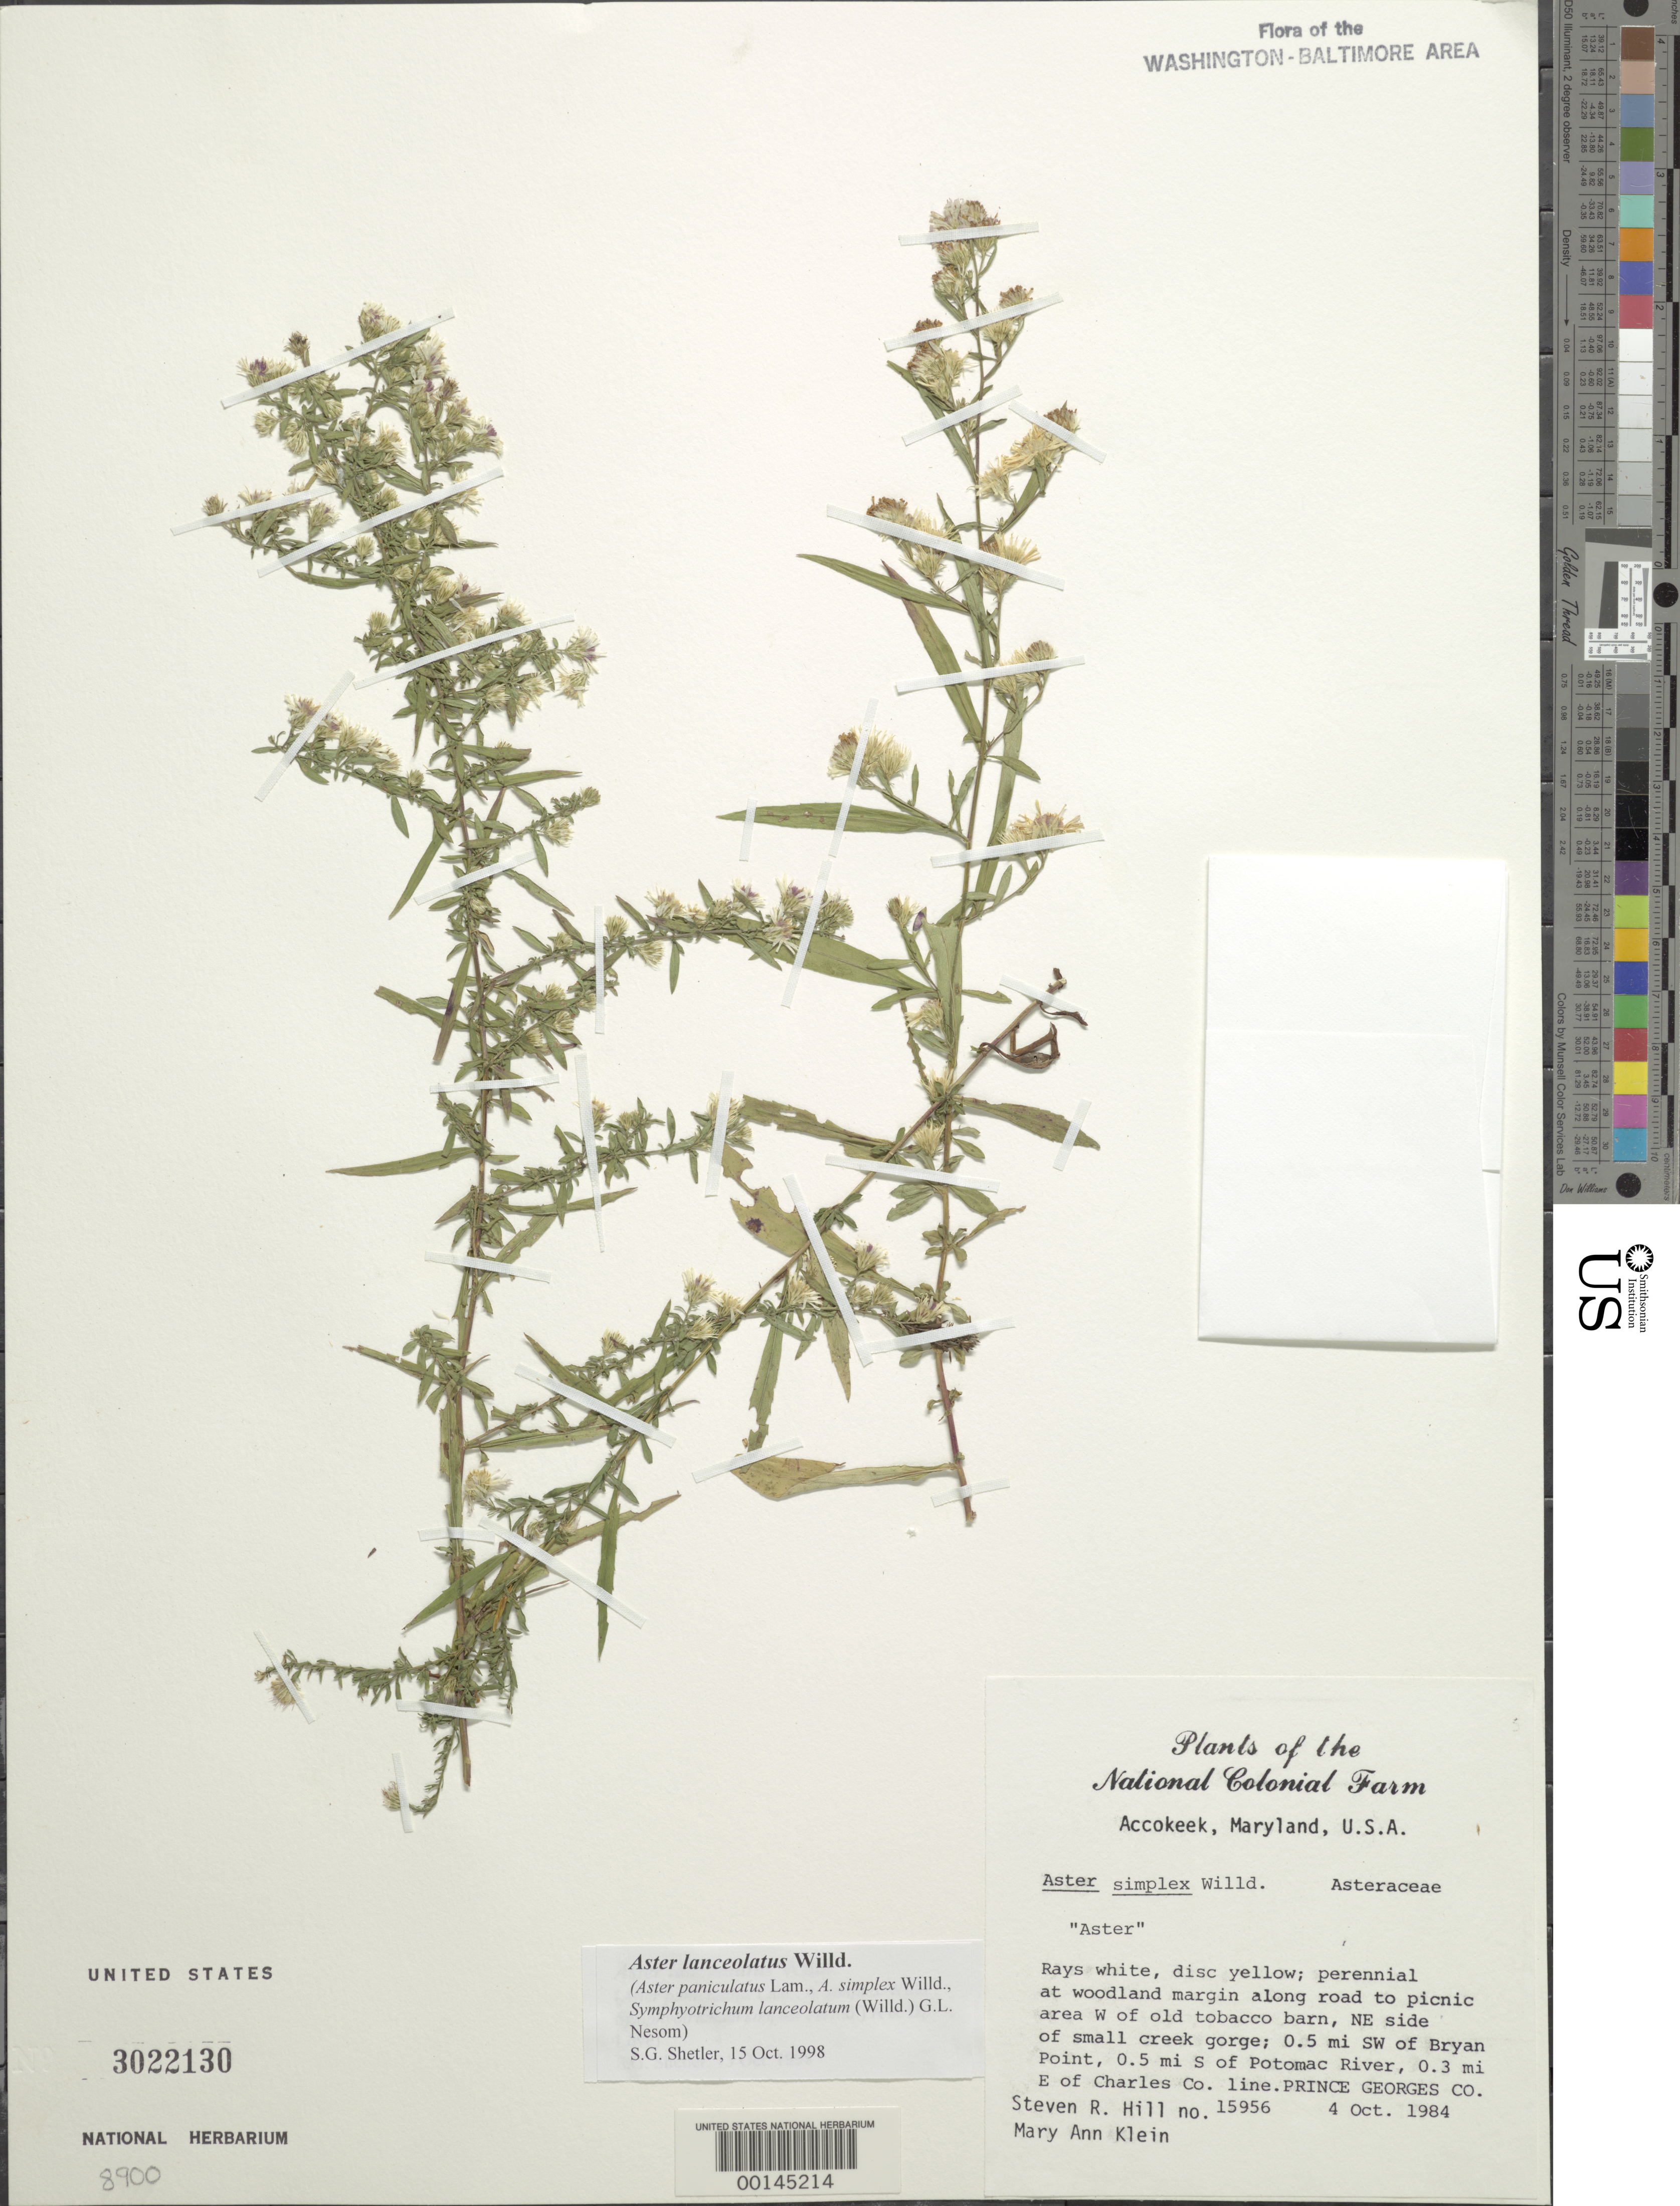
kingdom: Plantae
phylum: Tracheophyta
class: Magnoliopsida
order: Asterales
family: Asteraceae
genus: Symphyotrichum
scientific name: Symphyotrichum lanceolatum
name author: (Willd.) G.L. Nesom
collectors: S. R. Hill & M. A. Klein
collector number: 15956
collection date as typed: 04 Oct 1984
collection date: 1984-10-04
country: United States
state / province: Maryland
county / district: Prince George's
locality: Accokeek, SW of Bryan Point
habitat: Woodland margin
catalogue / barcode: US 3022130